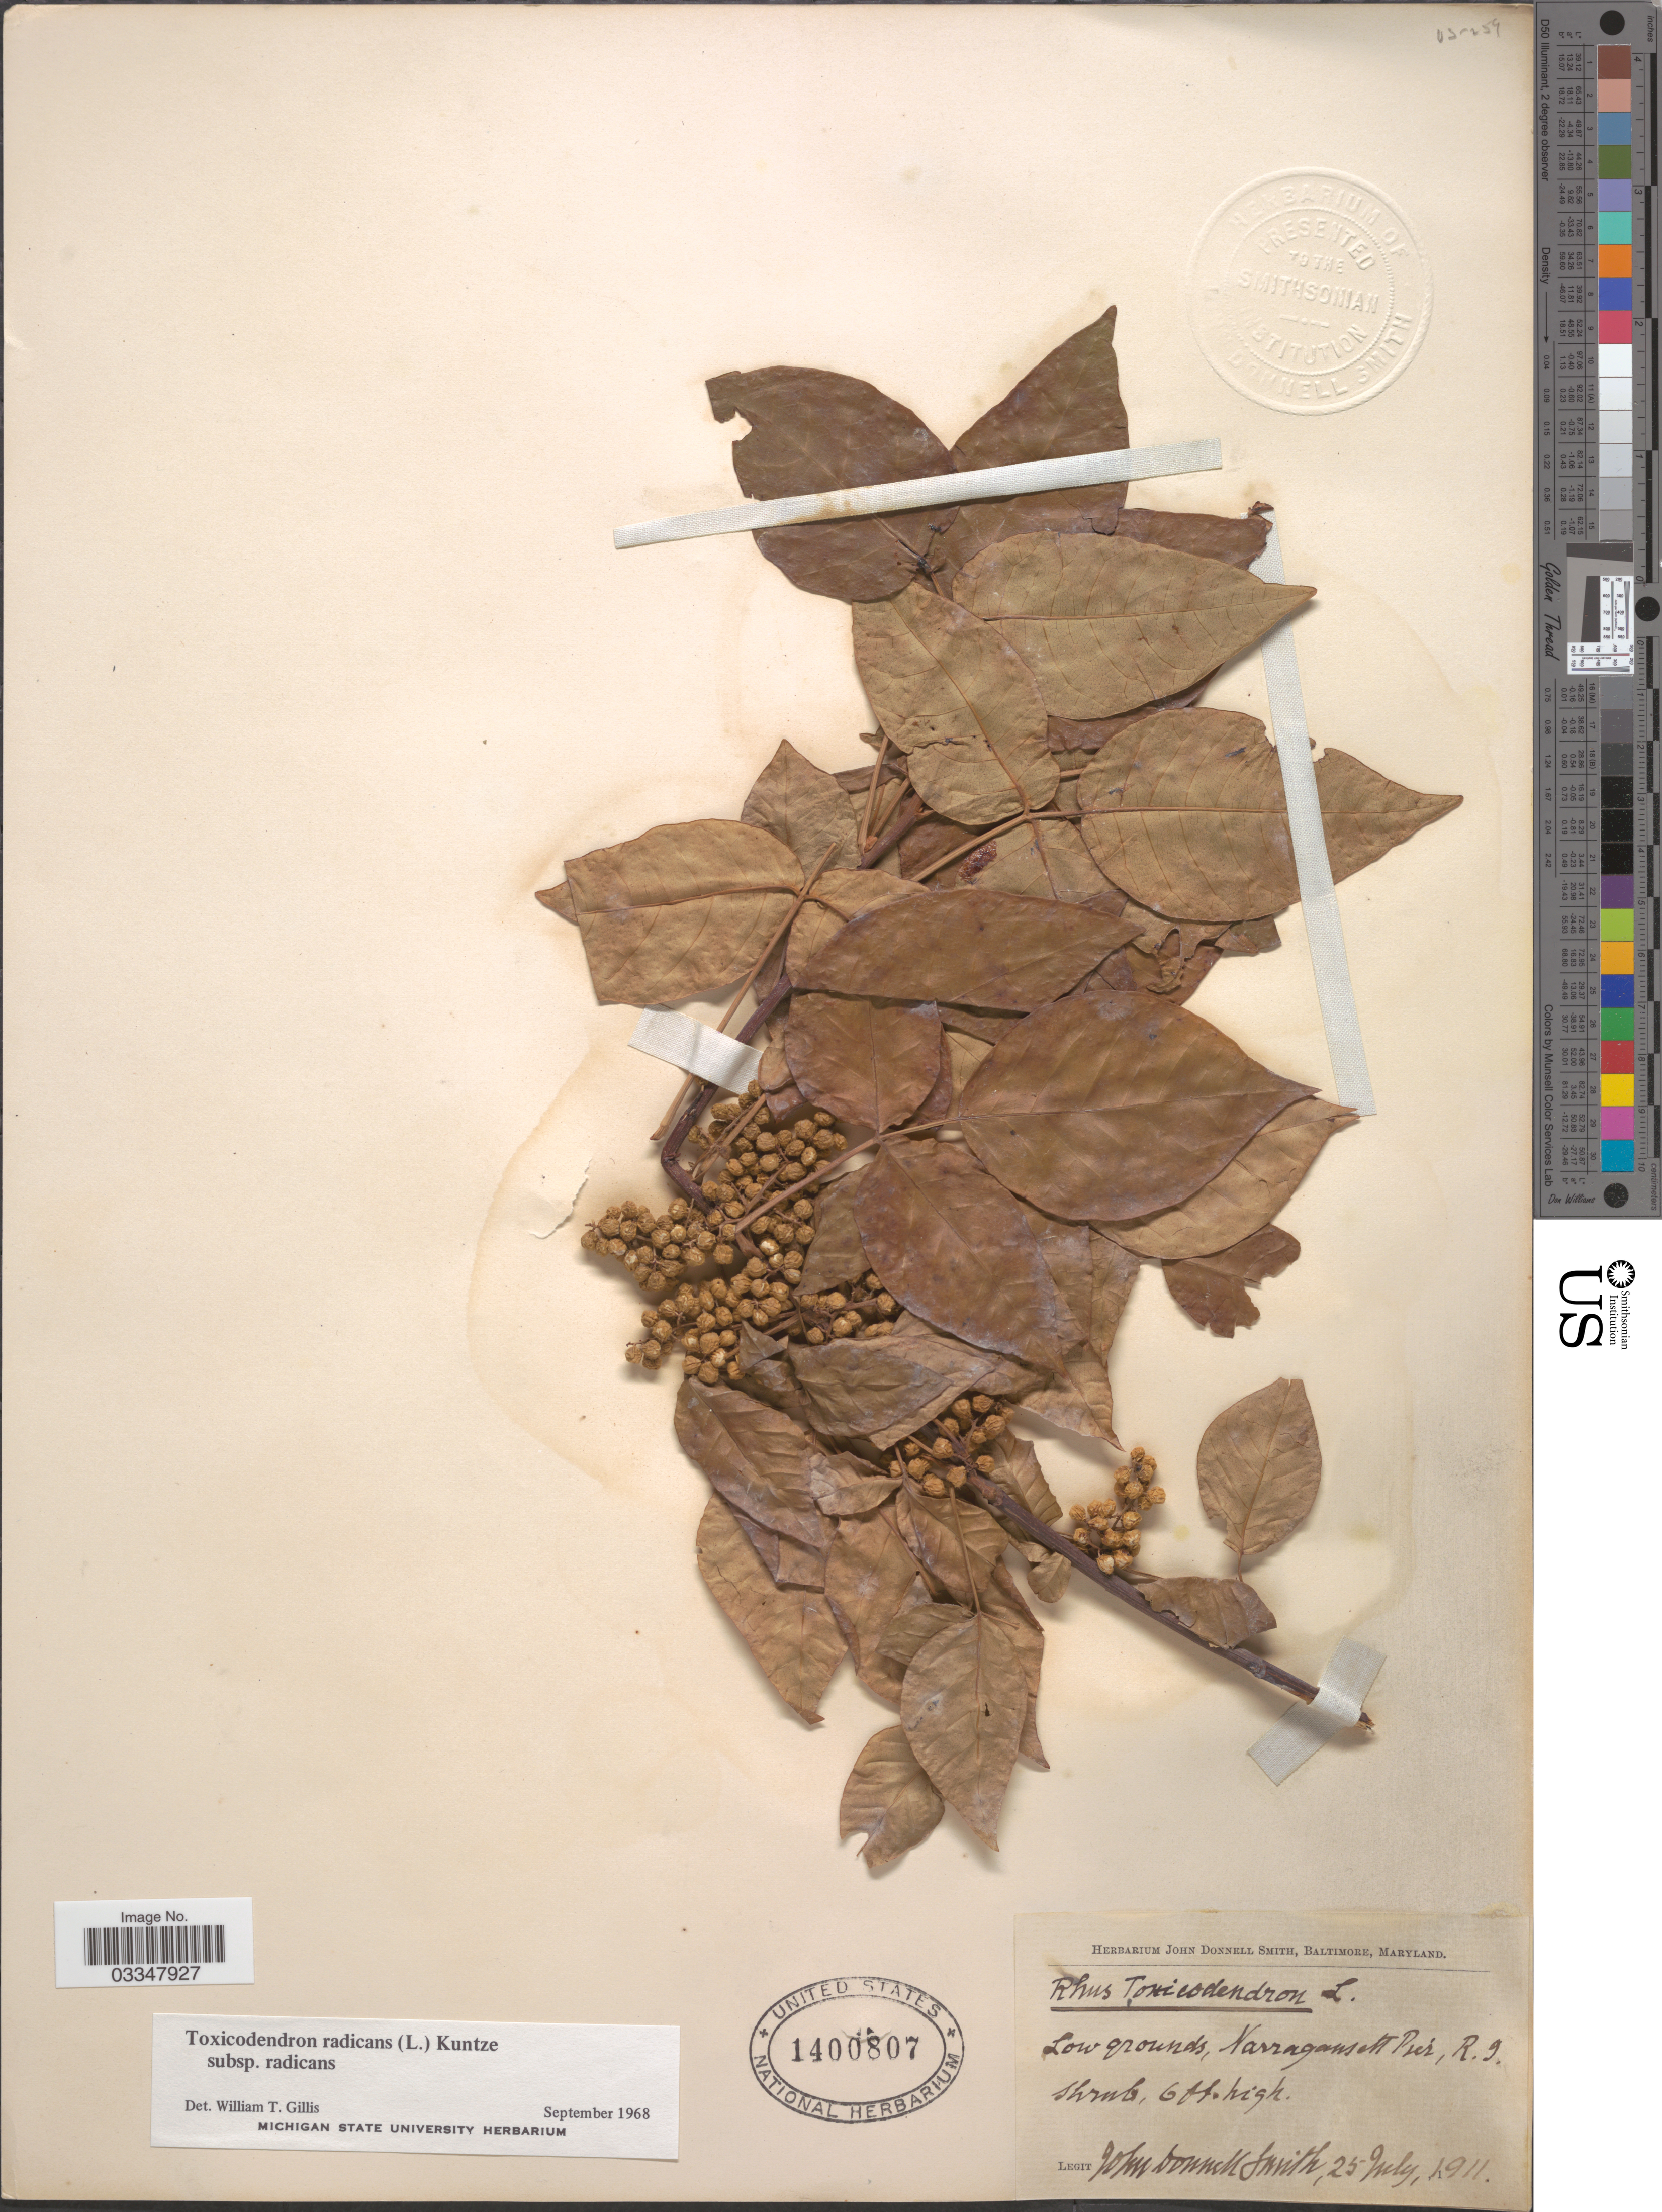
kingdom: Plantae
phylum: Tracheophyta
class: Magnoliopsida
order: Sapindales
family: Anacardiaceae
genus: Toxicodendron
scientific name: Toxicodendron radicans subsp. radicans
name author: (L.) Kuntze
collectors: J. Donnell Smith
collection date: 1911-07-25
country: United States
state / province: Rhode Island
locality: Narragansett Pier.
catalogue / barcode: US 1400807